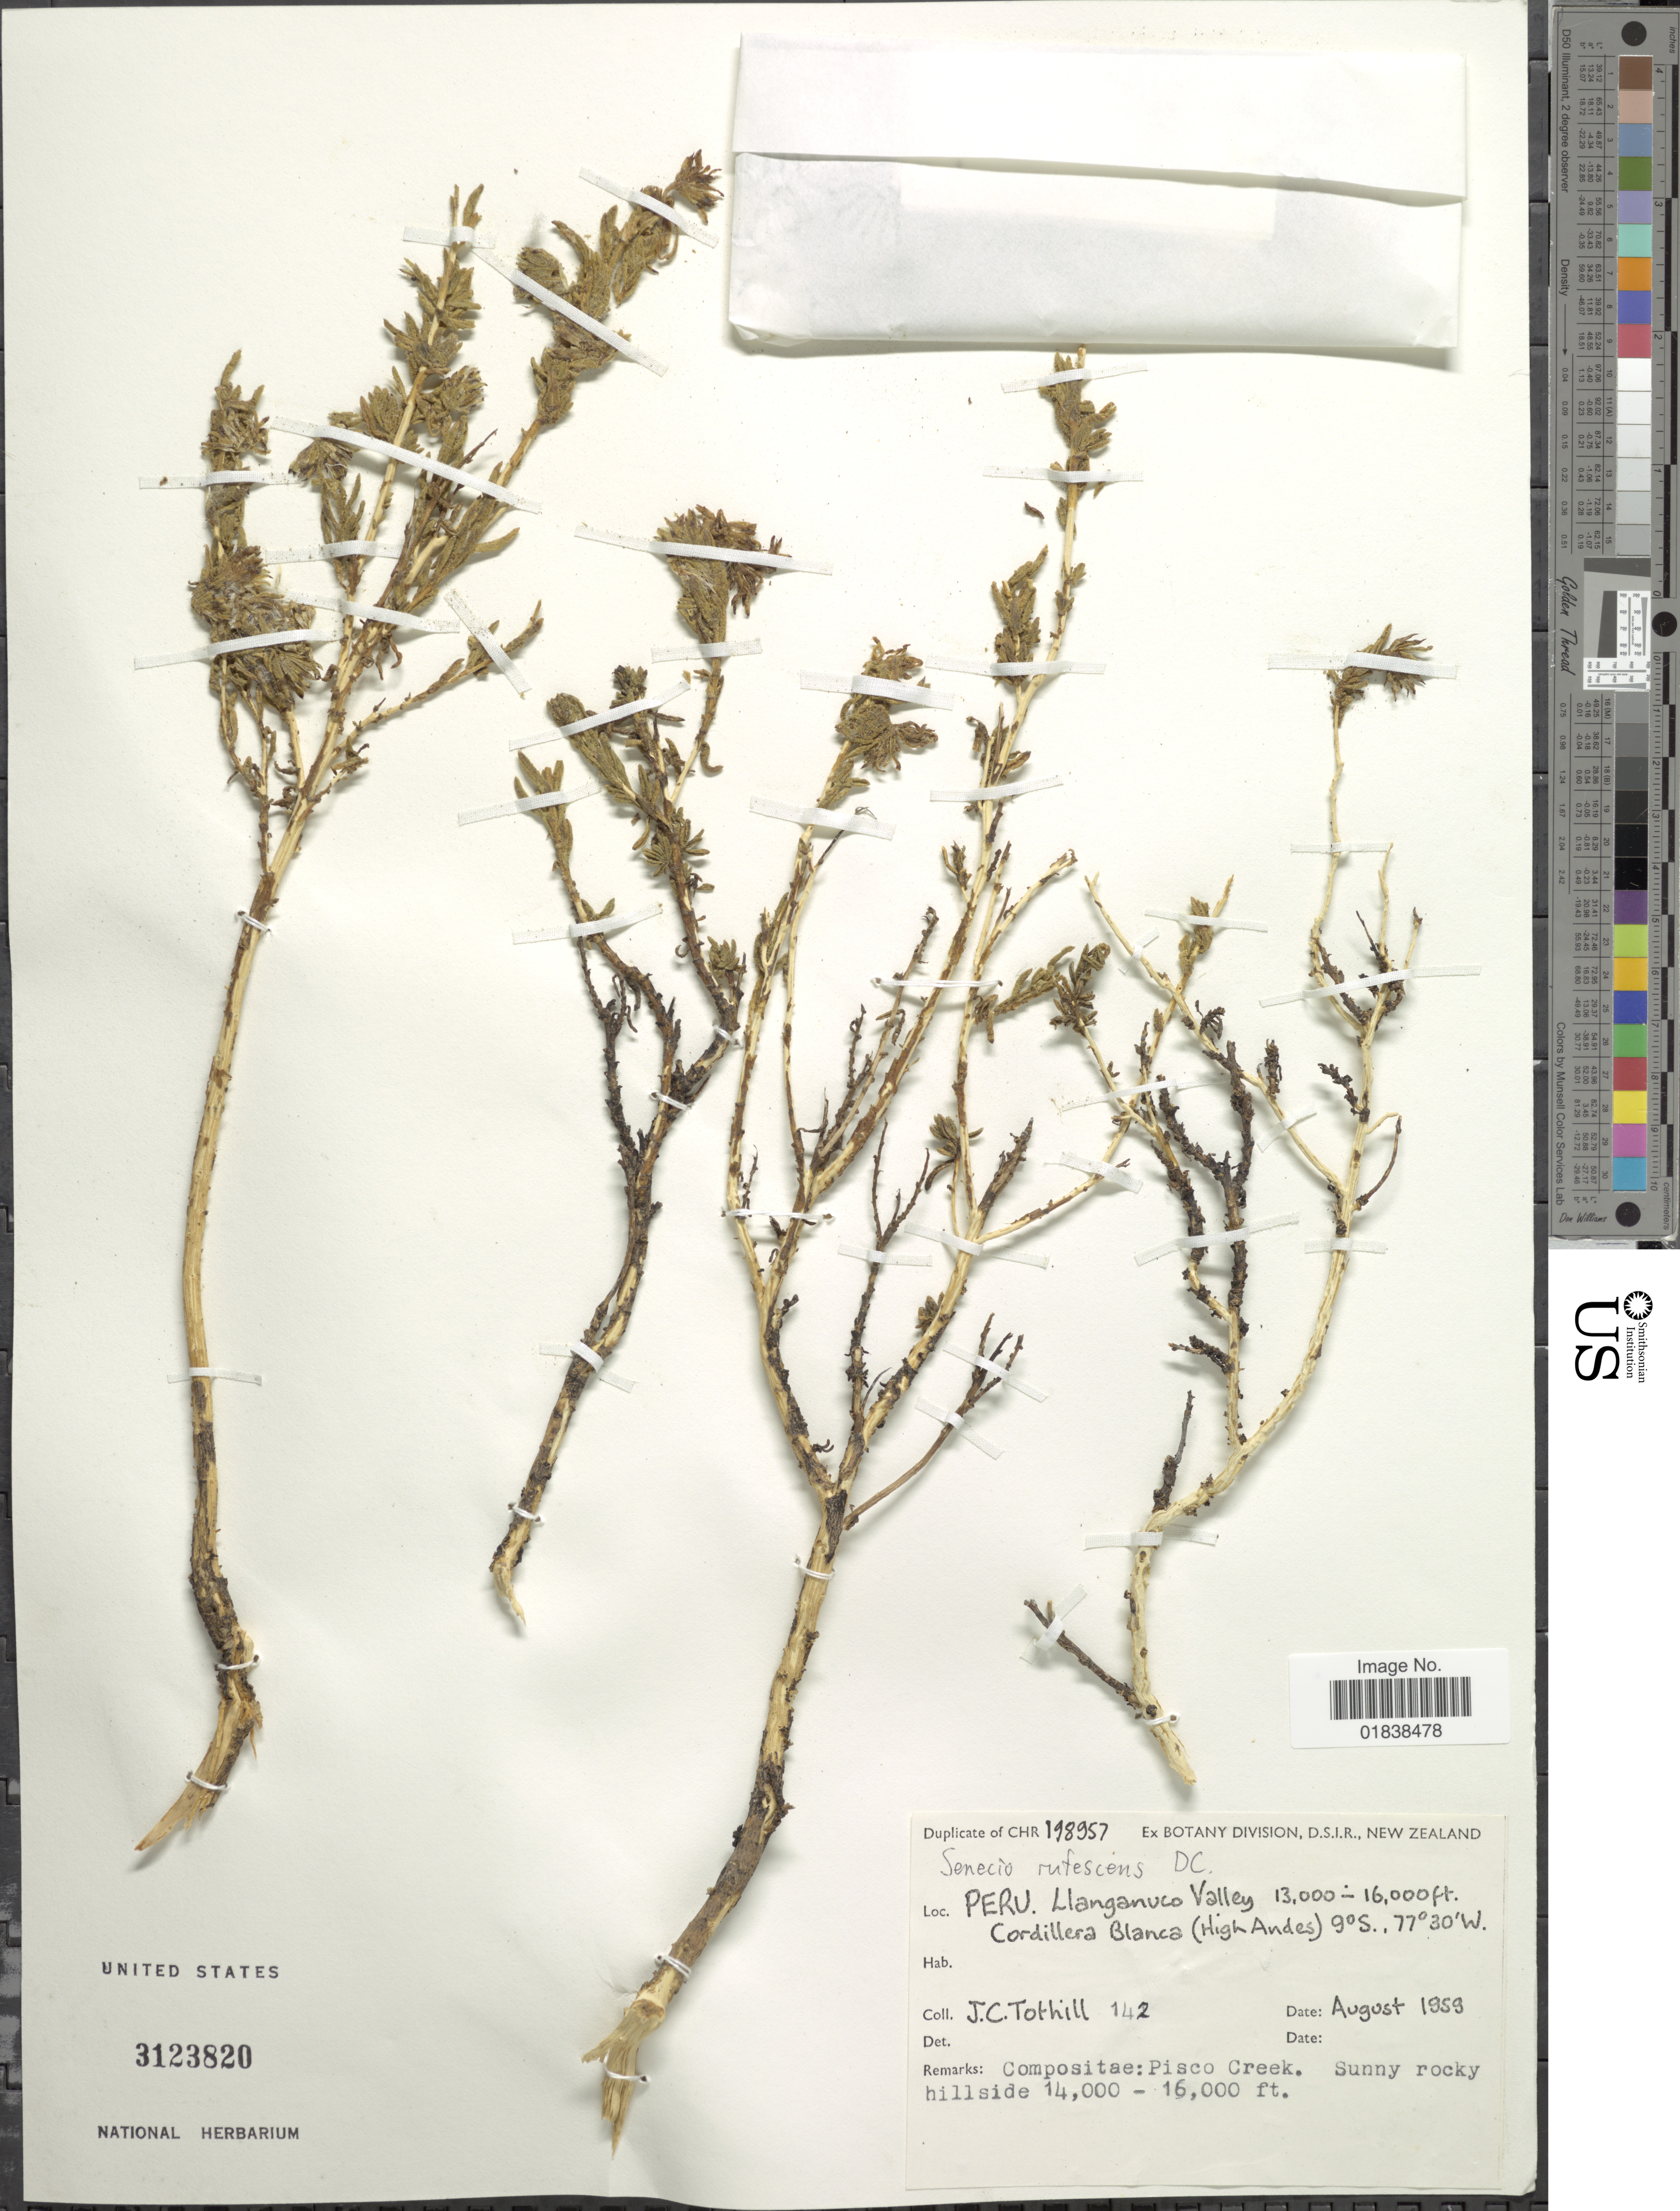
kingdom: Plantae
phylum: Tracheophyta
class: Magnoliopsida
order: Asterales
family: Asteraceae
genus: Senecio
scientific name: Senecio rufescens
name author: DC.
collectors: J. C. Tothill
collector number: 142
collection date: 1959-08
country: Peru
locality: Llanganuco Valley, Cordillera Blanca (High Andes), Pisco Creek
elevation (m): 4267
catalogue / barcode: US 3123820